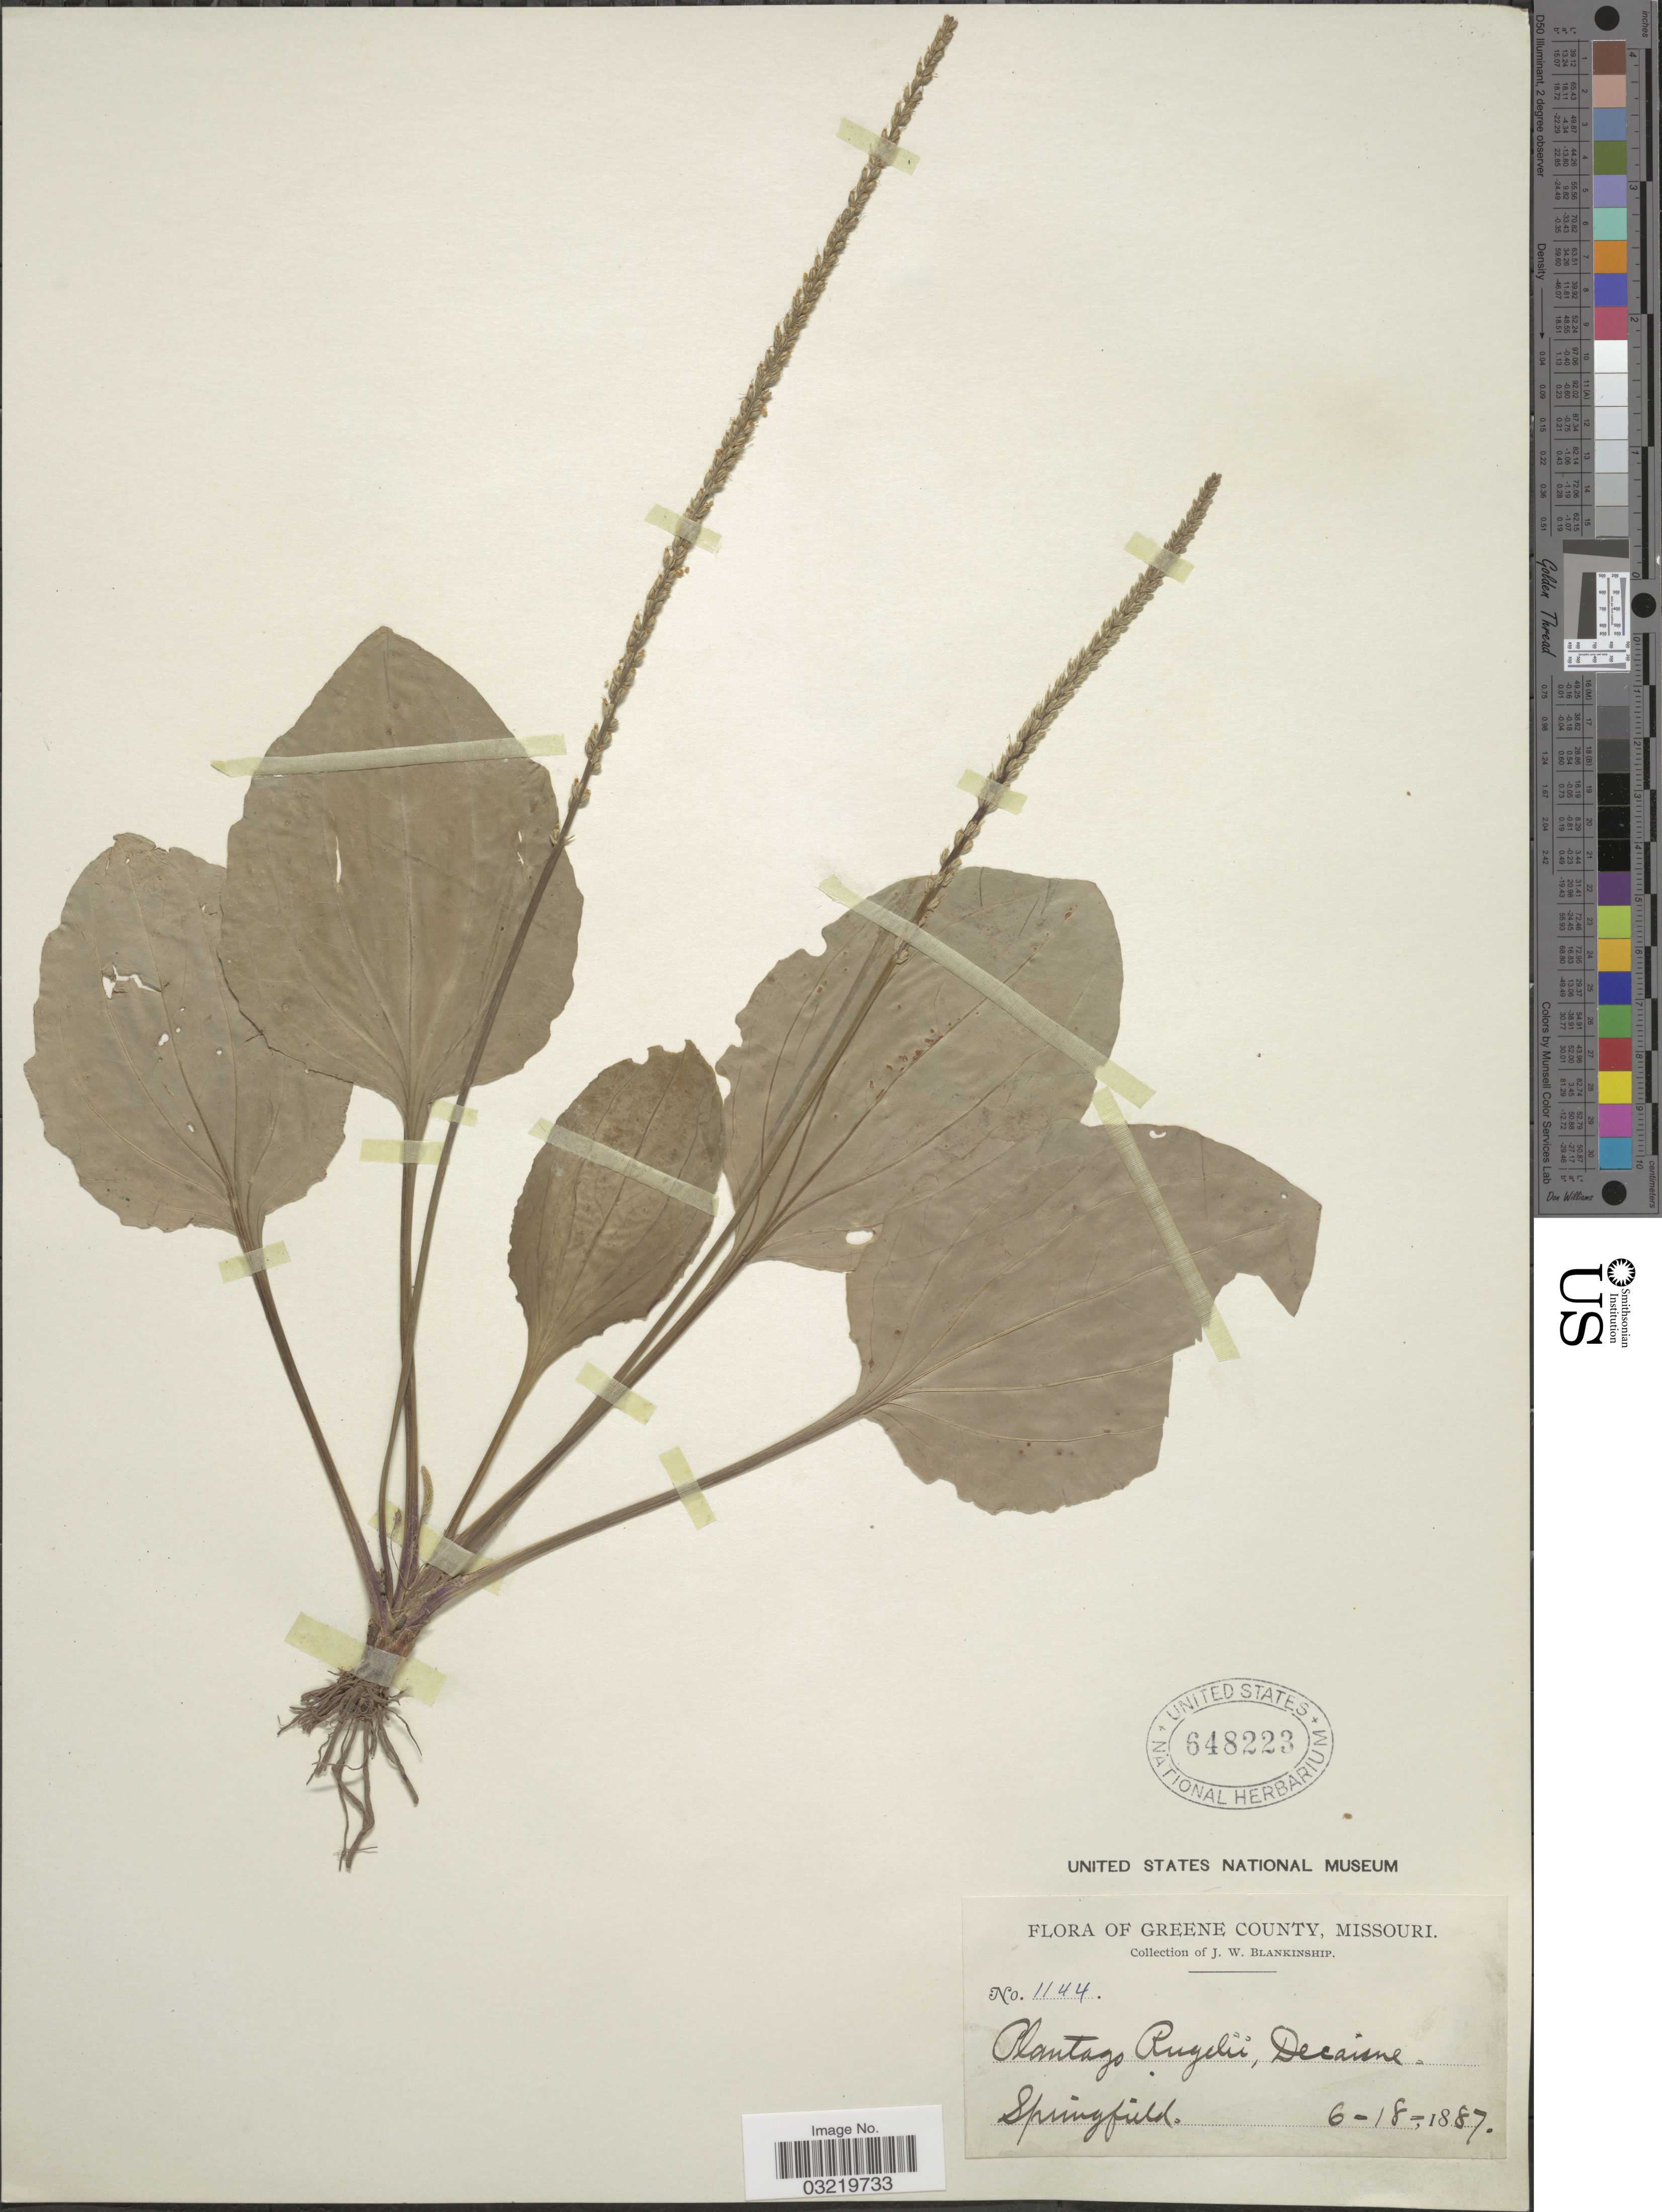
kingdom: Plantae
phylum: Tracheophyta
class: Magnoliopsida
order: Lamiales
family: Plantaginaceae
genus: Plantago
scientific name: Plantago rugelii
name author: Decne.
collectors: J. W. Blankinship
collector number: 1144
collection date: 1887-06-18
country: United States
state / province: Missouri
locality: Greene County, Springfield.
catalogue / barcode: US 648223